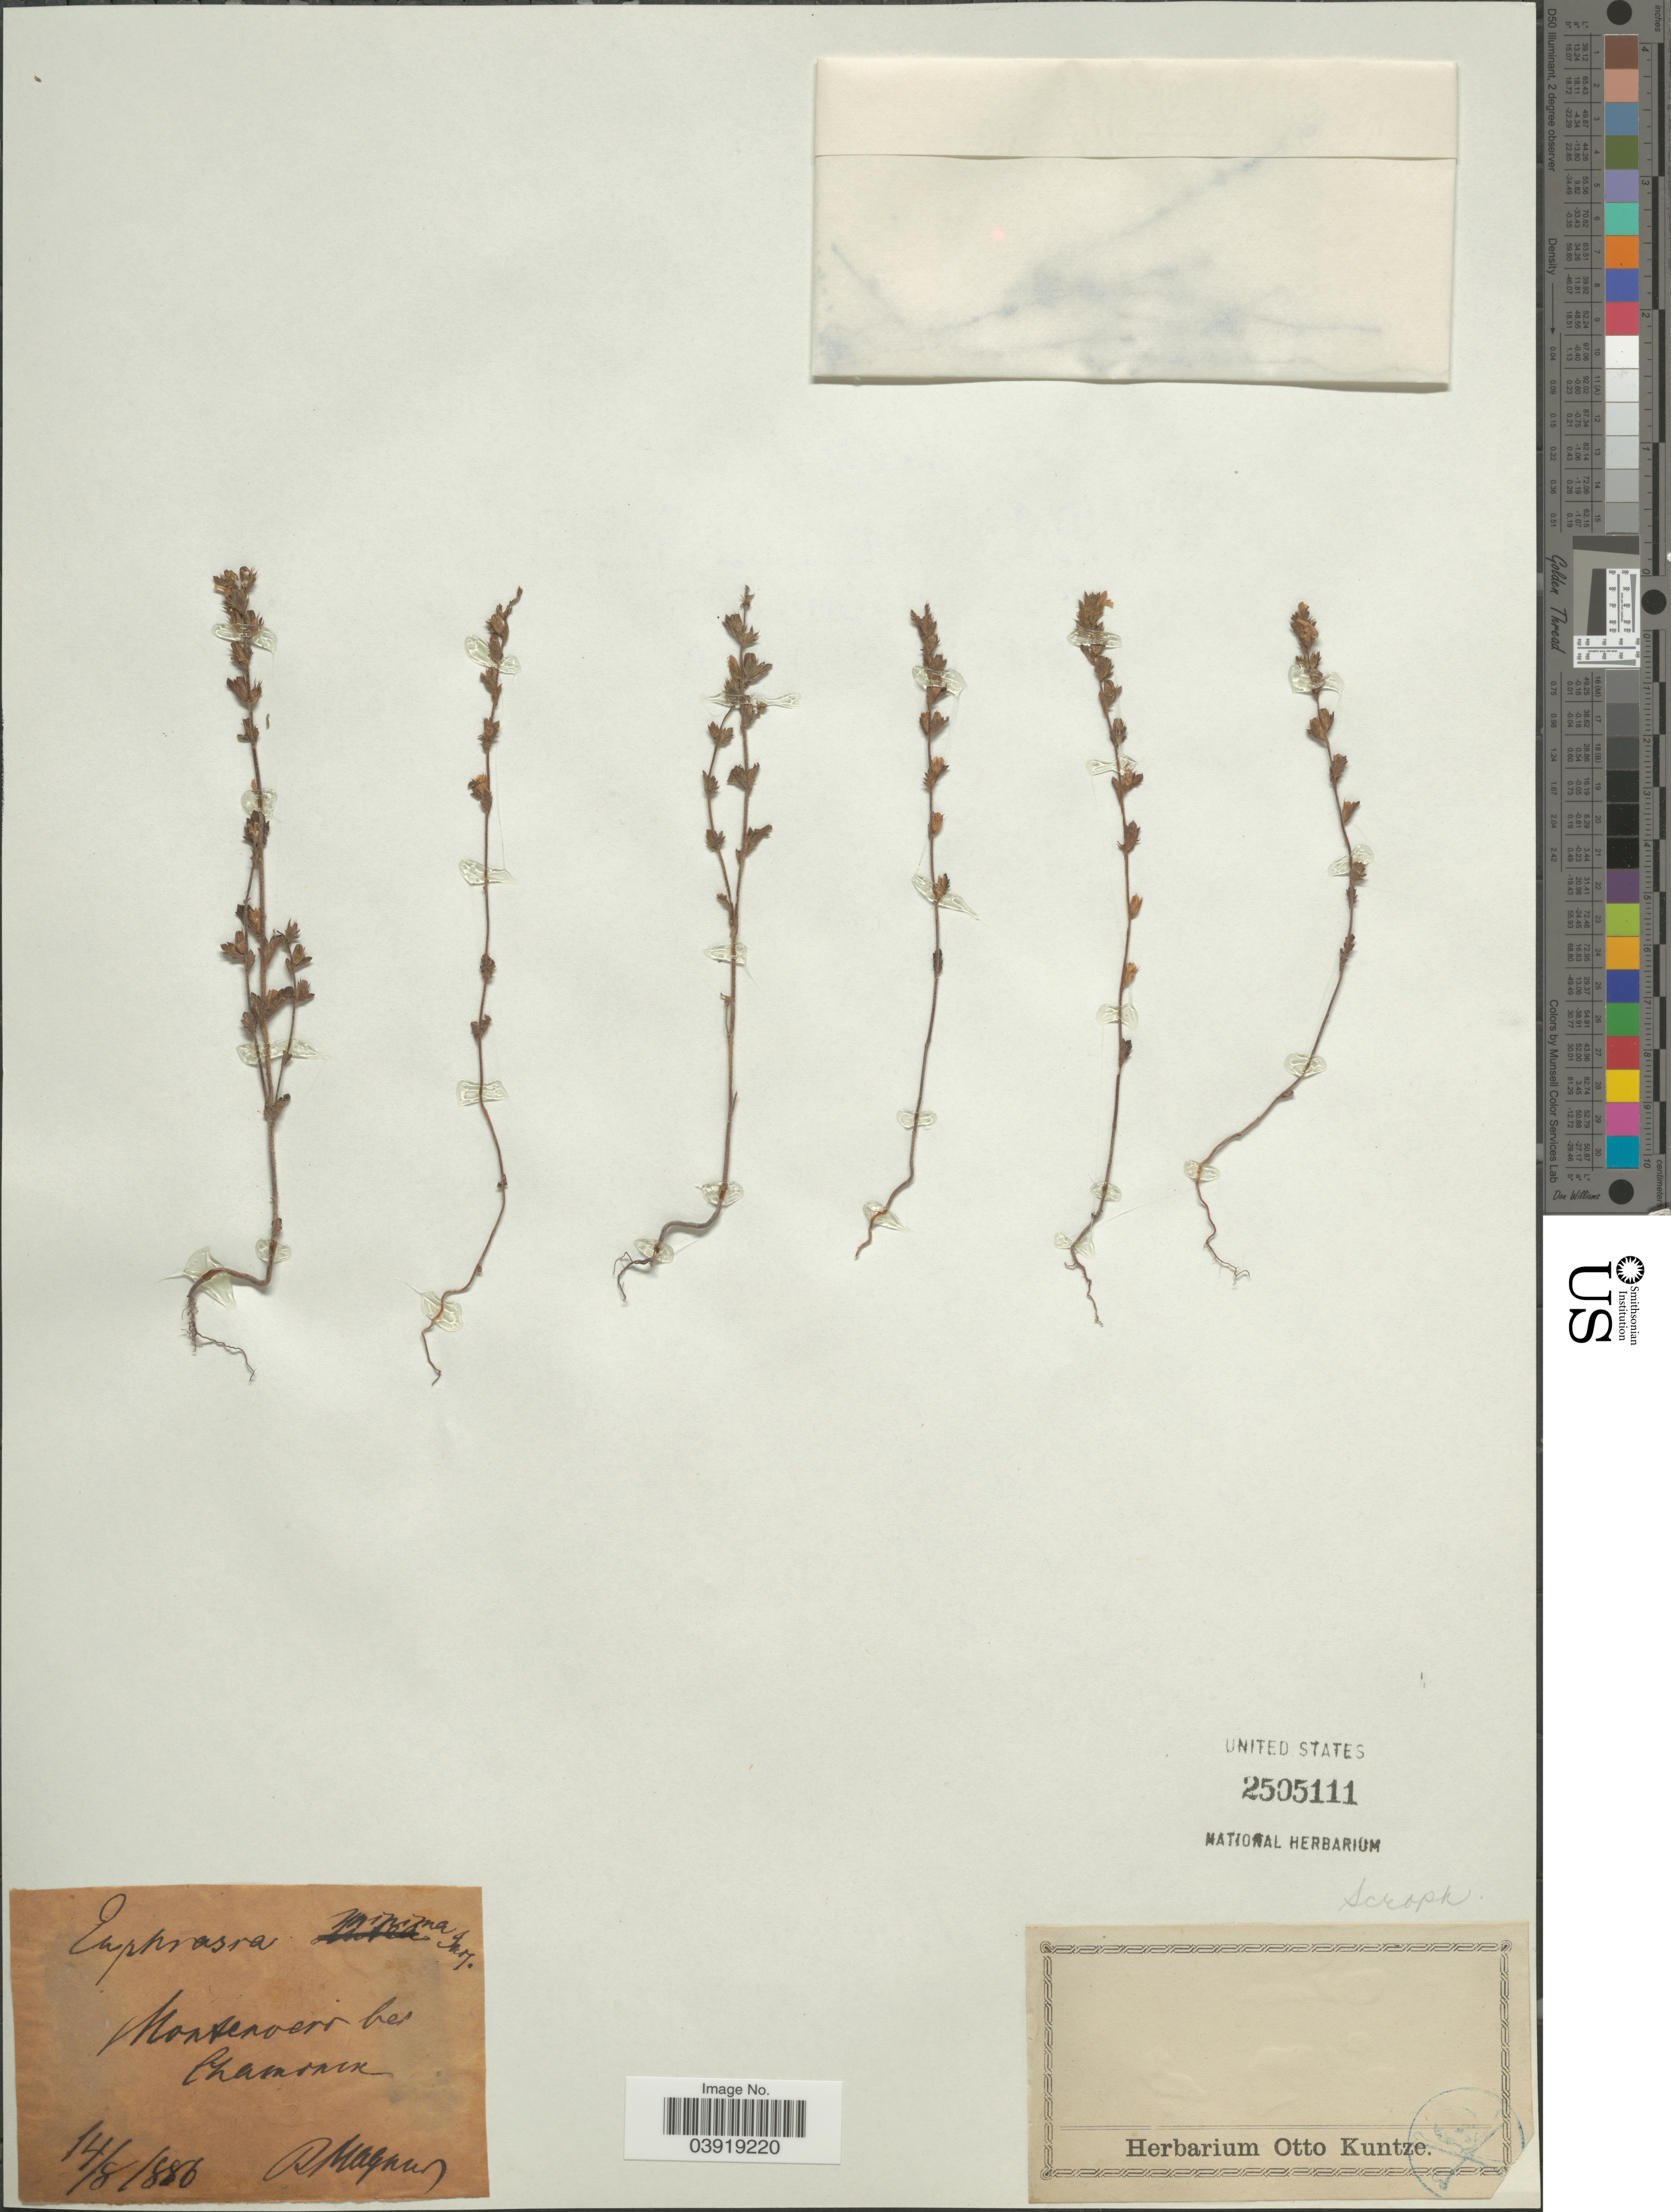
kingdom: Plantae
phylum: Tracheophyta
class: Magnoliopsida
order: Lamiales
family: Orobanchaceae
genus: Euphrasia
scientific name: Euphrasia minima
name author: Schloss.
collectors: P. Magnus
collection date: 1886-08-14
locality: Montenoerr bei Chamsain. [interpreted]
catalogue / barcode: US 2505111